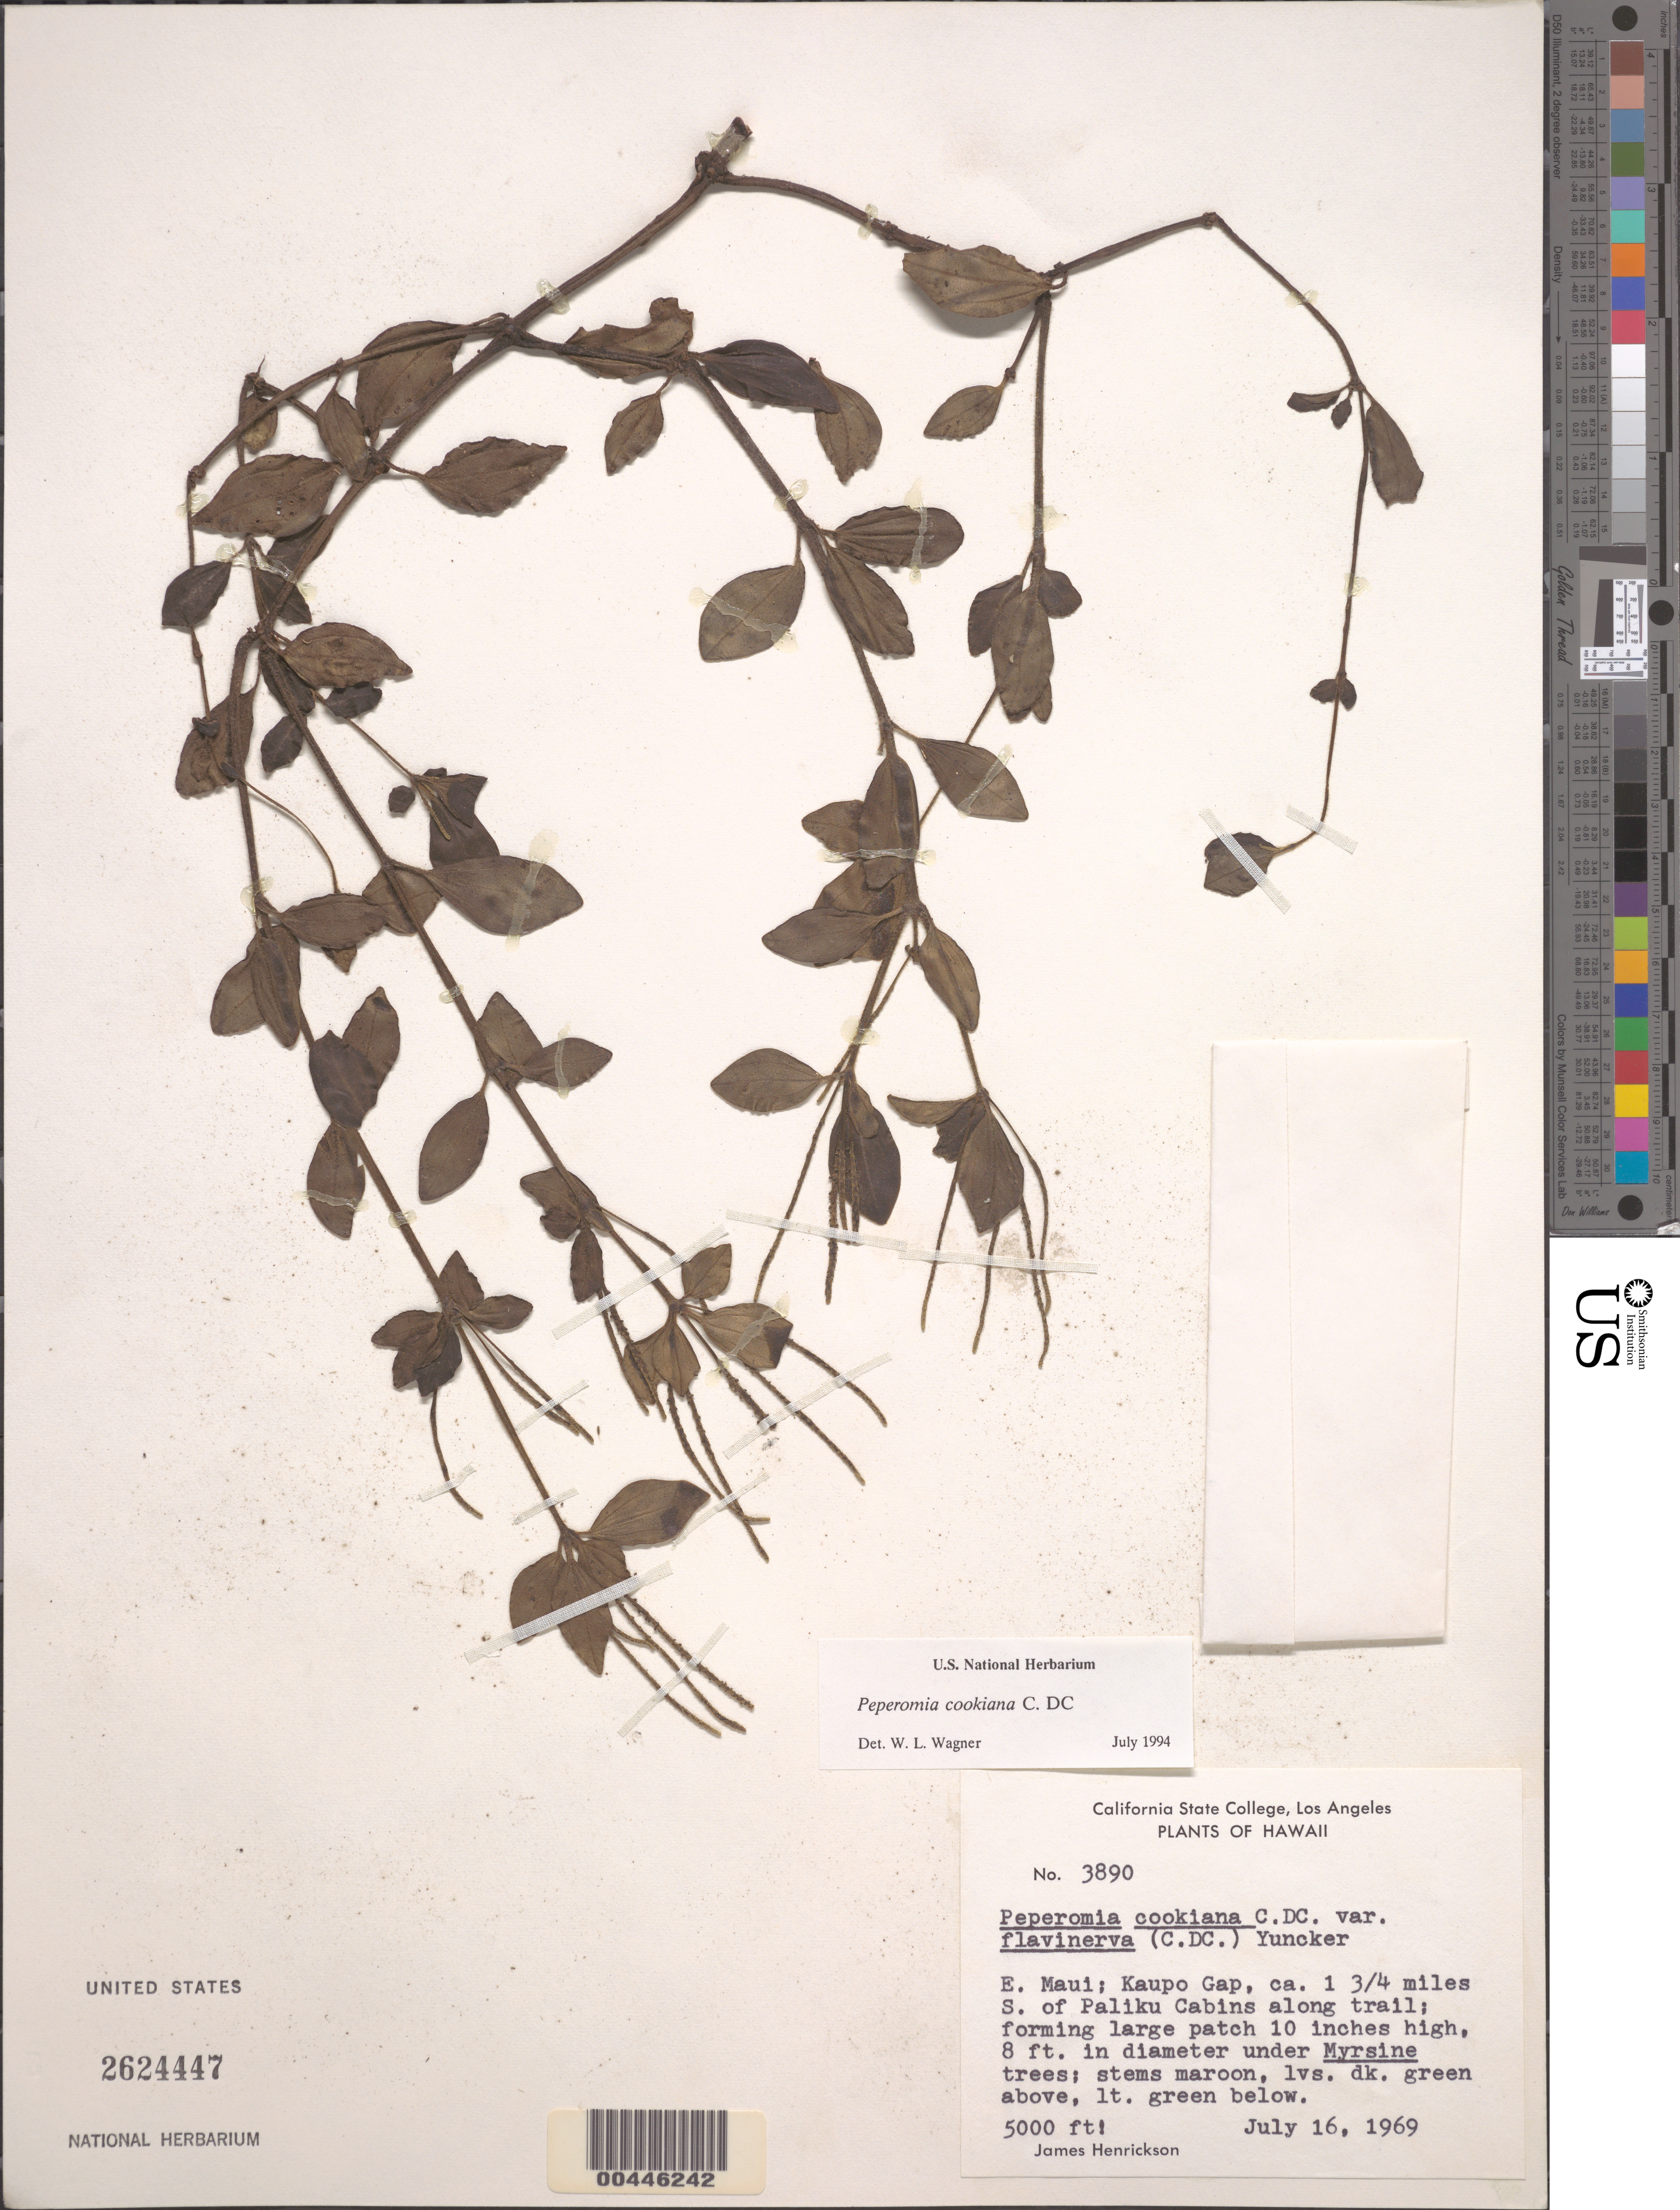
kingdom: Plantae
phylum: Tracheophyta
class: Magnoliopsida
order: Piperales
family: Piperaceae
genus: Peperomia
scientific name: Peperomia cookiana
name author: C. DC.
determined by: Wagner, W. L., (BOT), Smithsonian Institution - National Museum of Natural History (UNITED STATES)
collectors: J. S. Henrickson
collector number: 3890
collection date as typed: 16 Jul 1969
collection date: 1969-07-16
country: United States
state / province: Hawaii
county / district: Maui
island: Maui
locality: E Maui, Kaupo Gap, ca. 1.75 mi S of Paliku Cabins along trail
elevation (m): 1524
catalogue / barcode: US 2624447